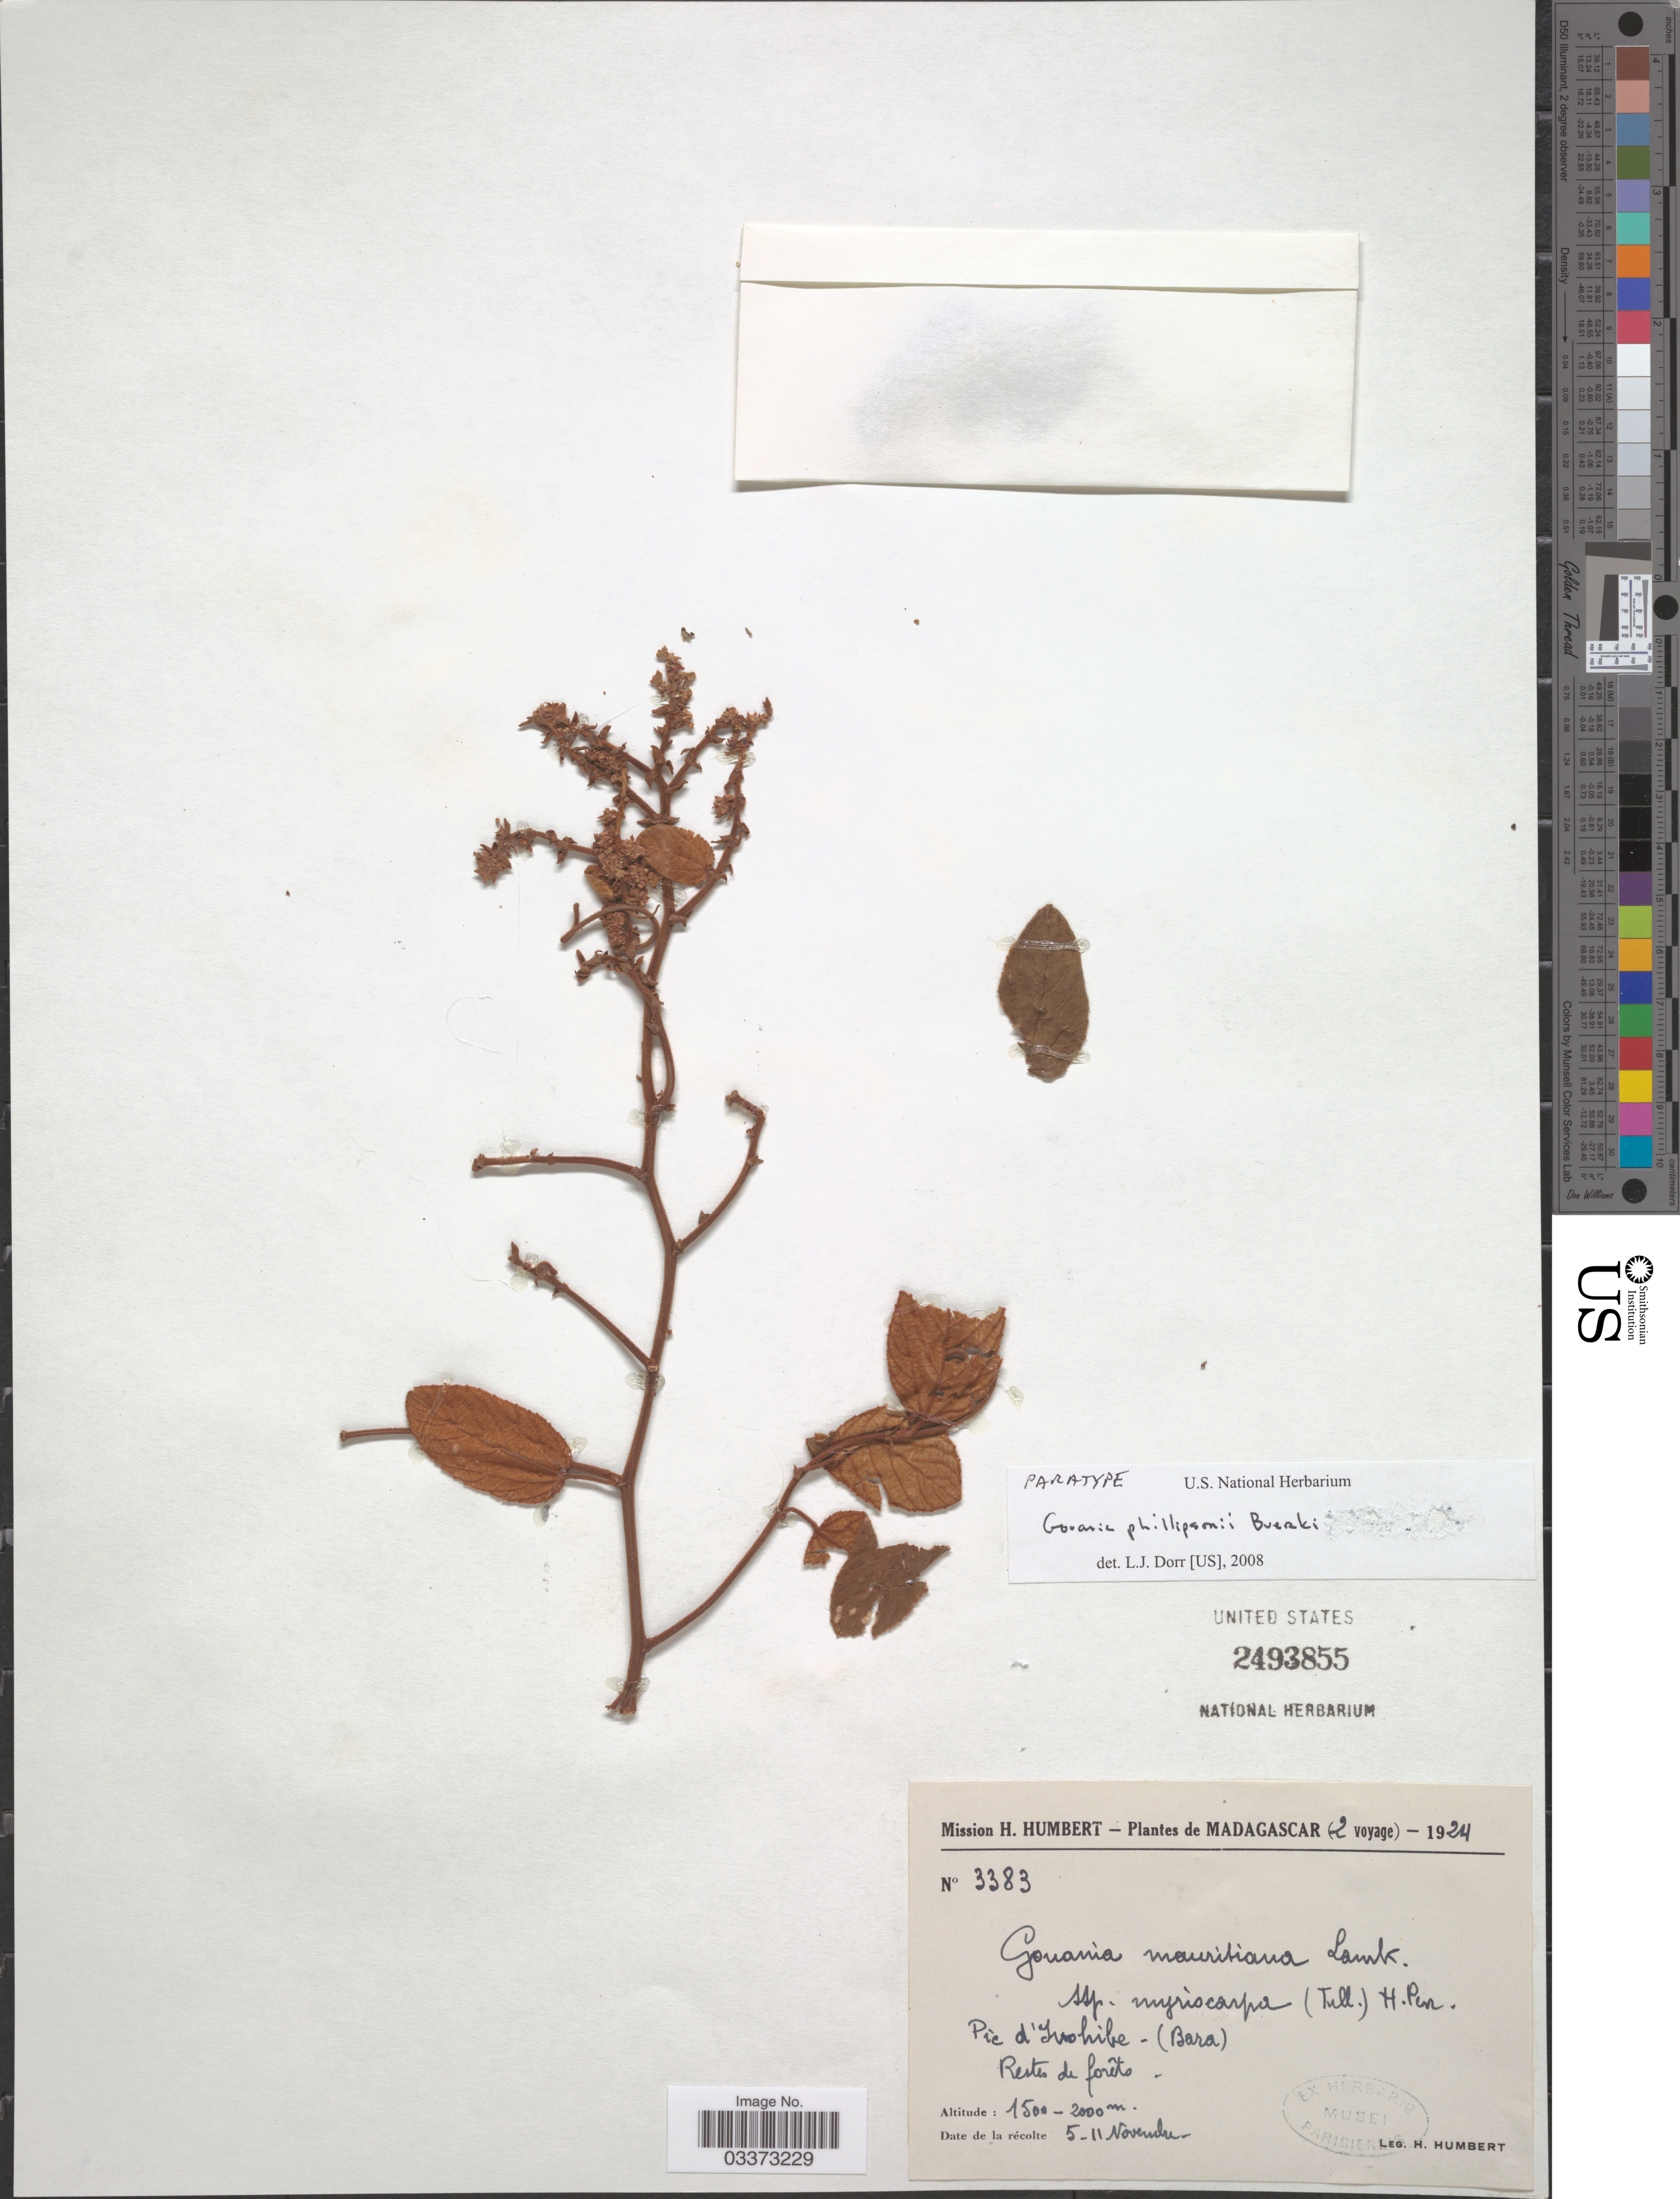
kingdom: Plantae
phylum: Tracheophyta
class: Magnoliopsida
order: Rosales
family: Rhamnaceae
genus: Gouania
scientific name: Gouania phillipsonii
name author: Buerki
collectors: H. Humbert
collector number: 3383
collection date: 1924-11-05/1924-11-11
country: Madagascar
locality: Pic d'Ivohibe - (Bara).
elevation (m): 1500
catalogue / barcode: US 2493855